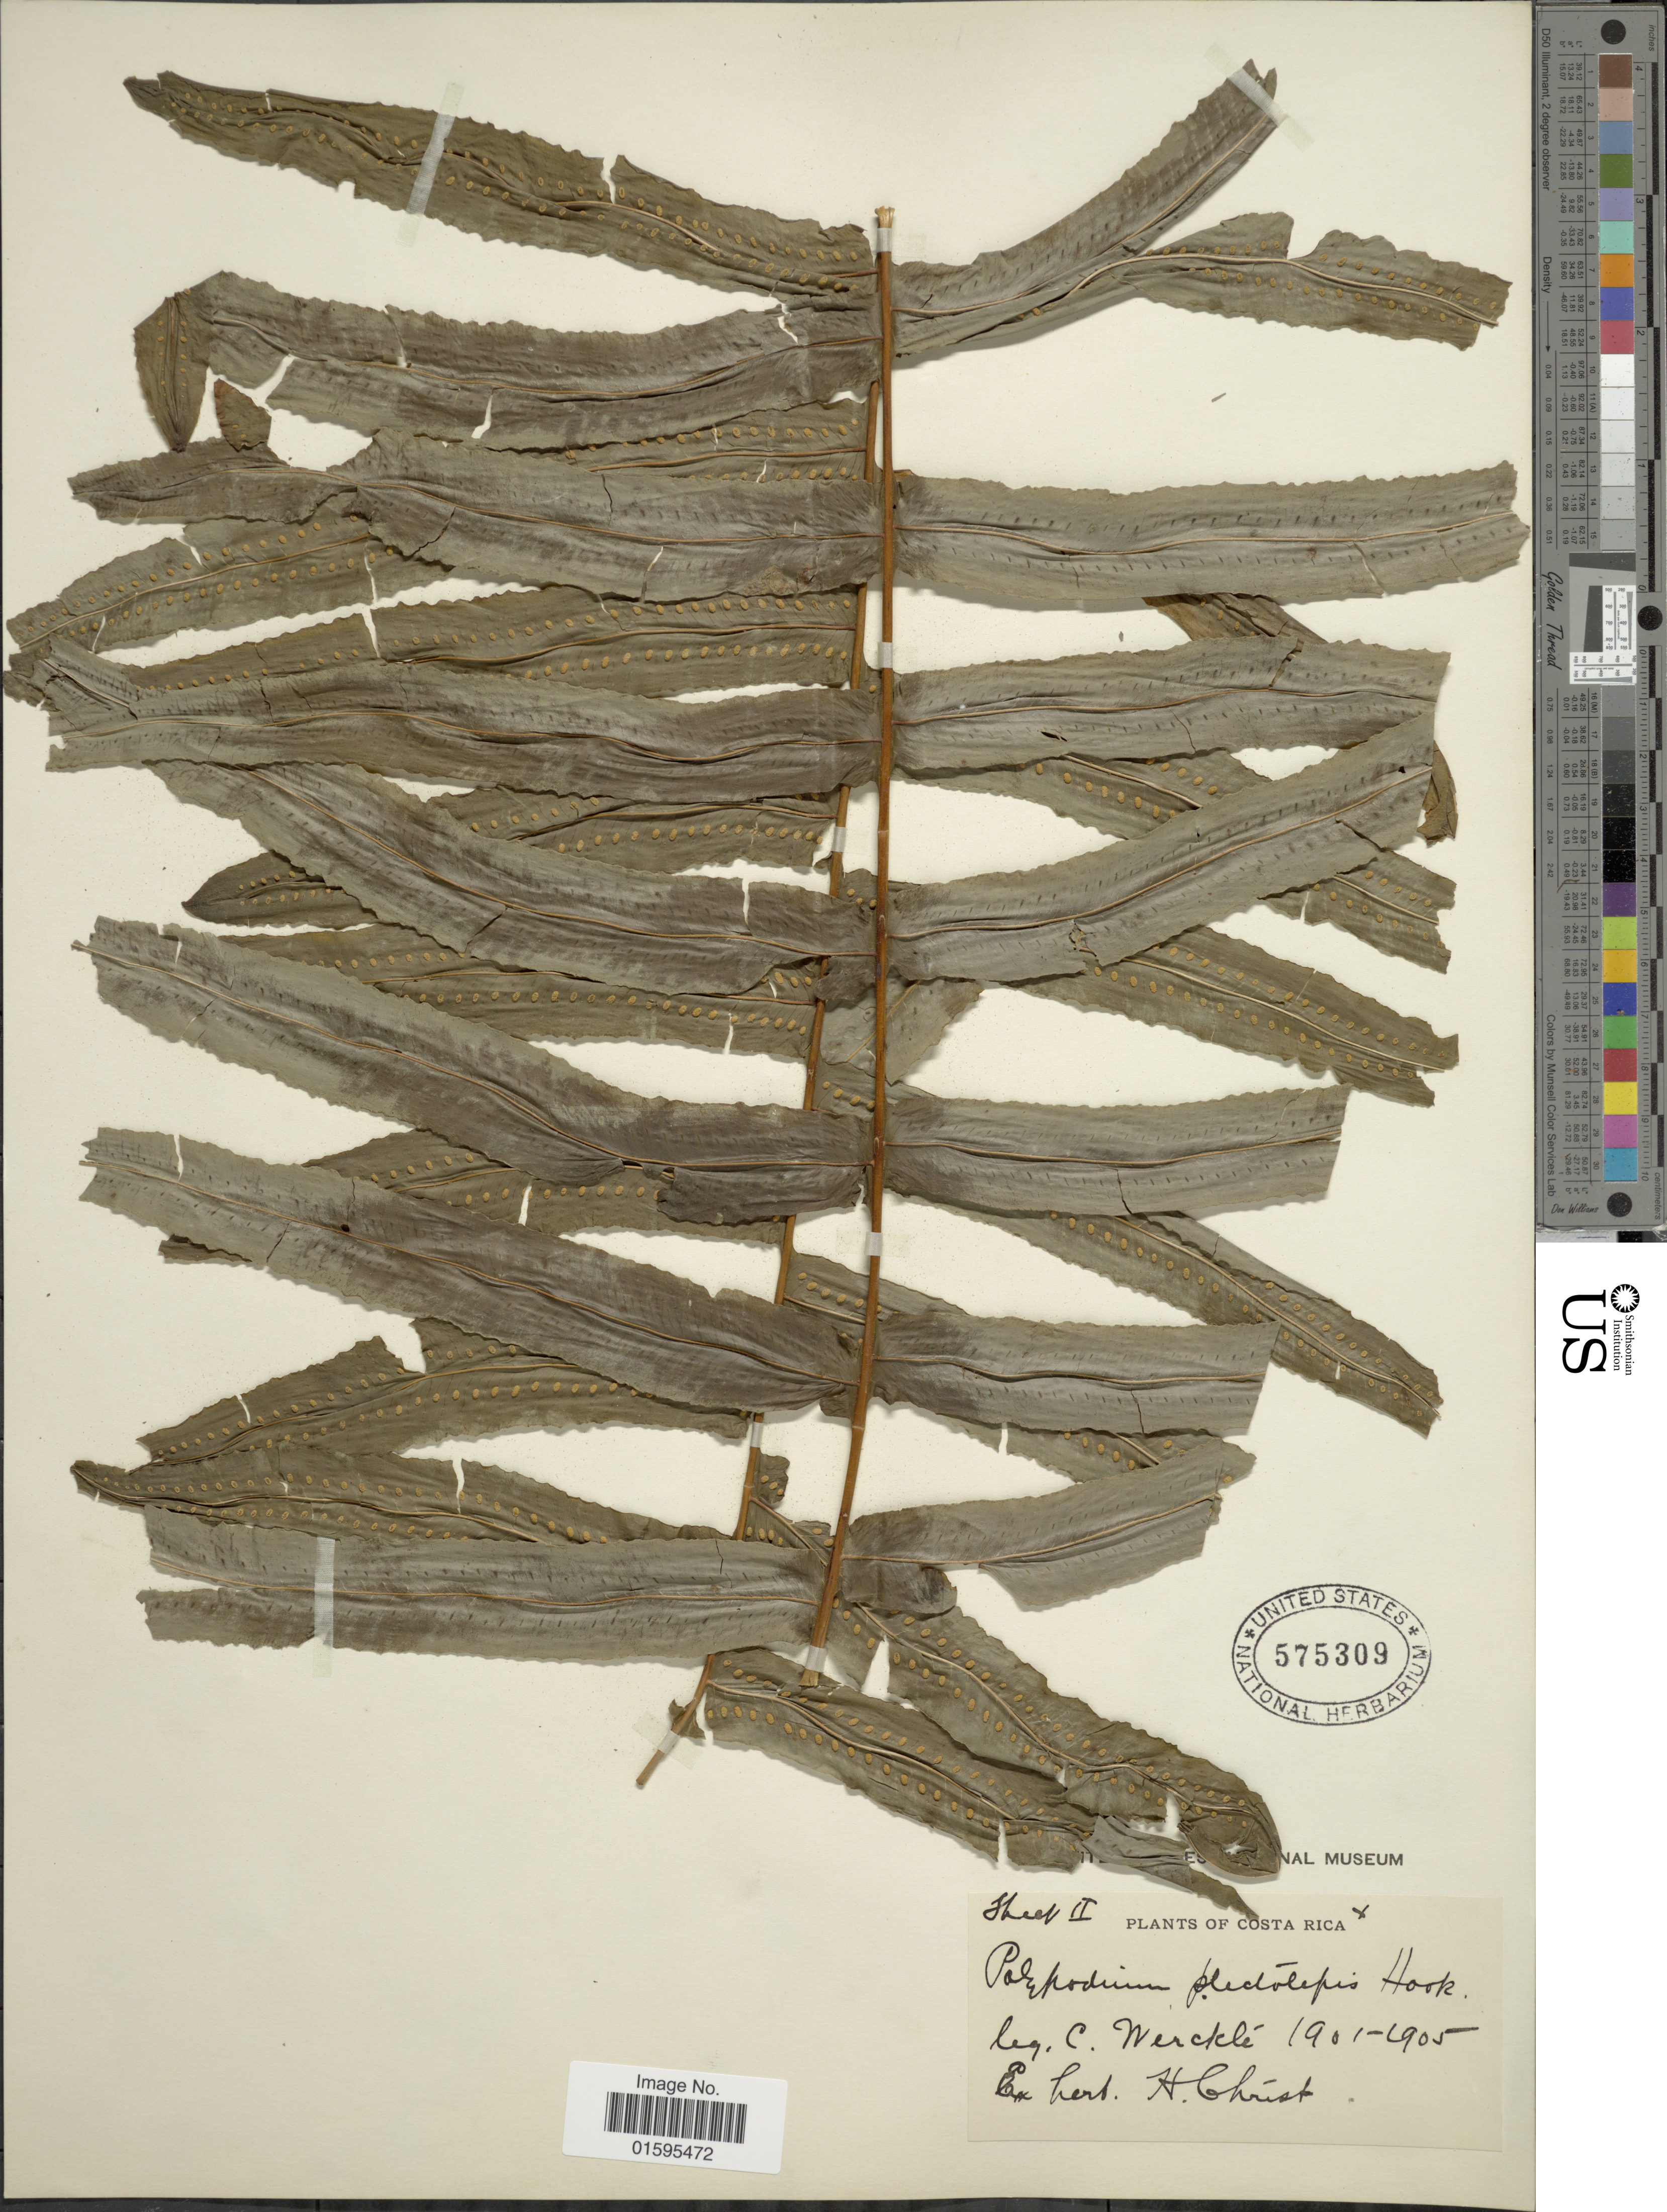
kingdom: Plantae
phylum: Tracheophyta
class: Polypodiopsida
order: Polypodiales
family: Polypodiaceae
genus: Polypodium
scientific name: Polypodium plectolepidioides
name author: Rosenst.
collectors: C. Wercklé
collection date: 1901/1905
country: Costa Rica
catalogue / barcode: US 575309